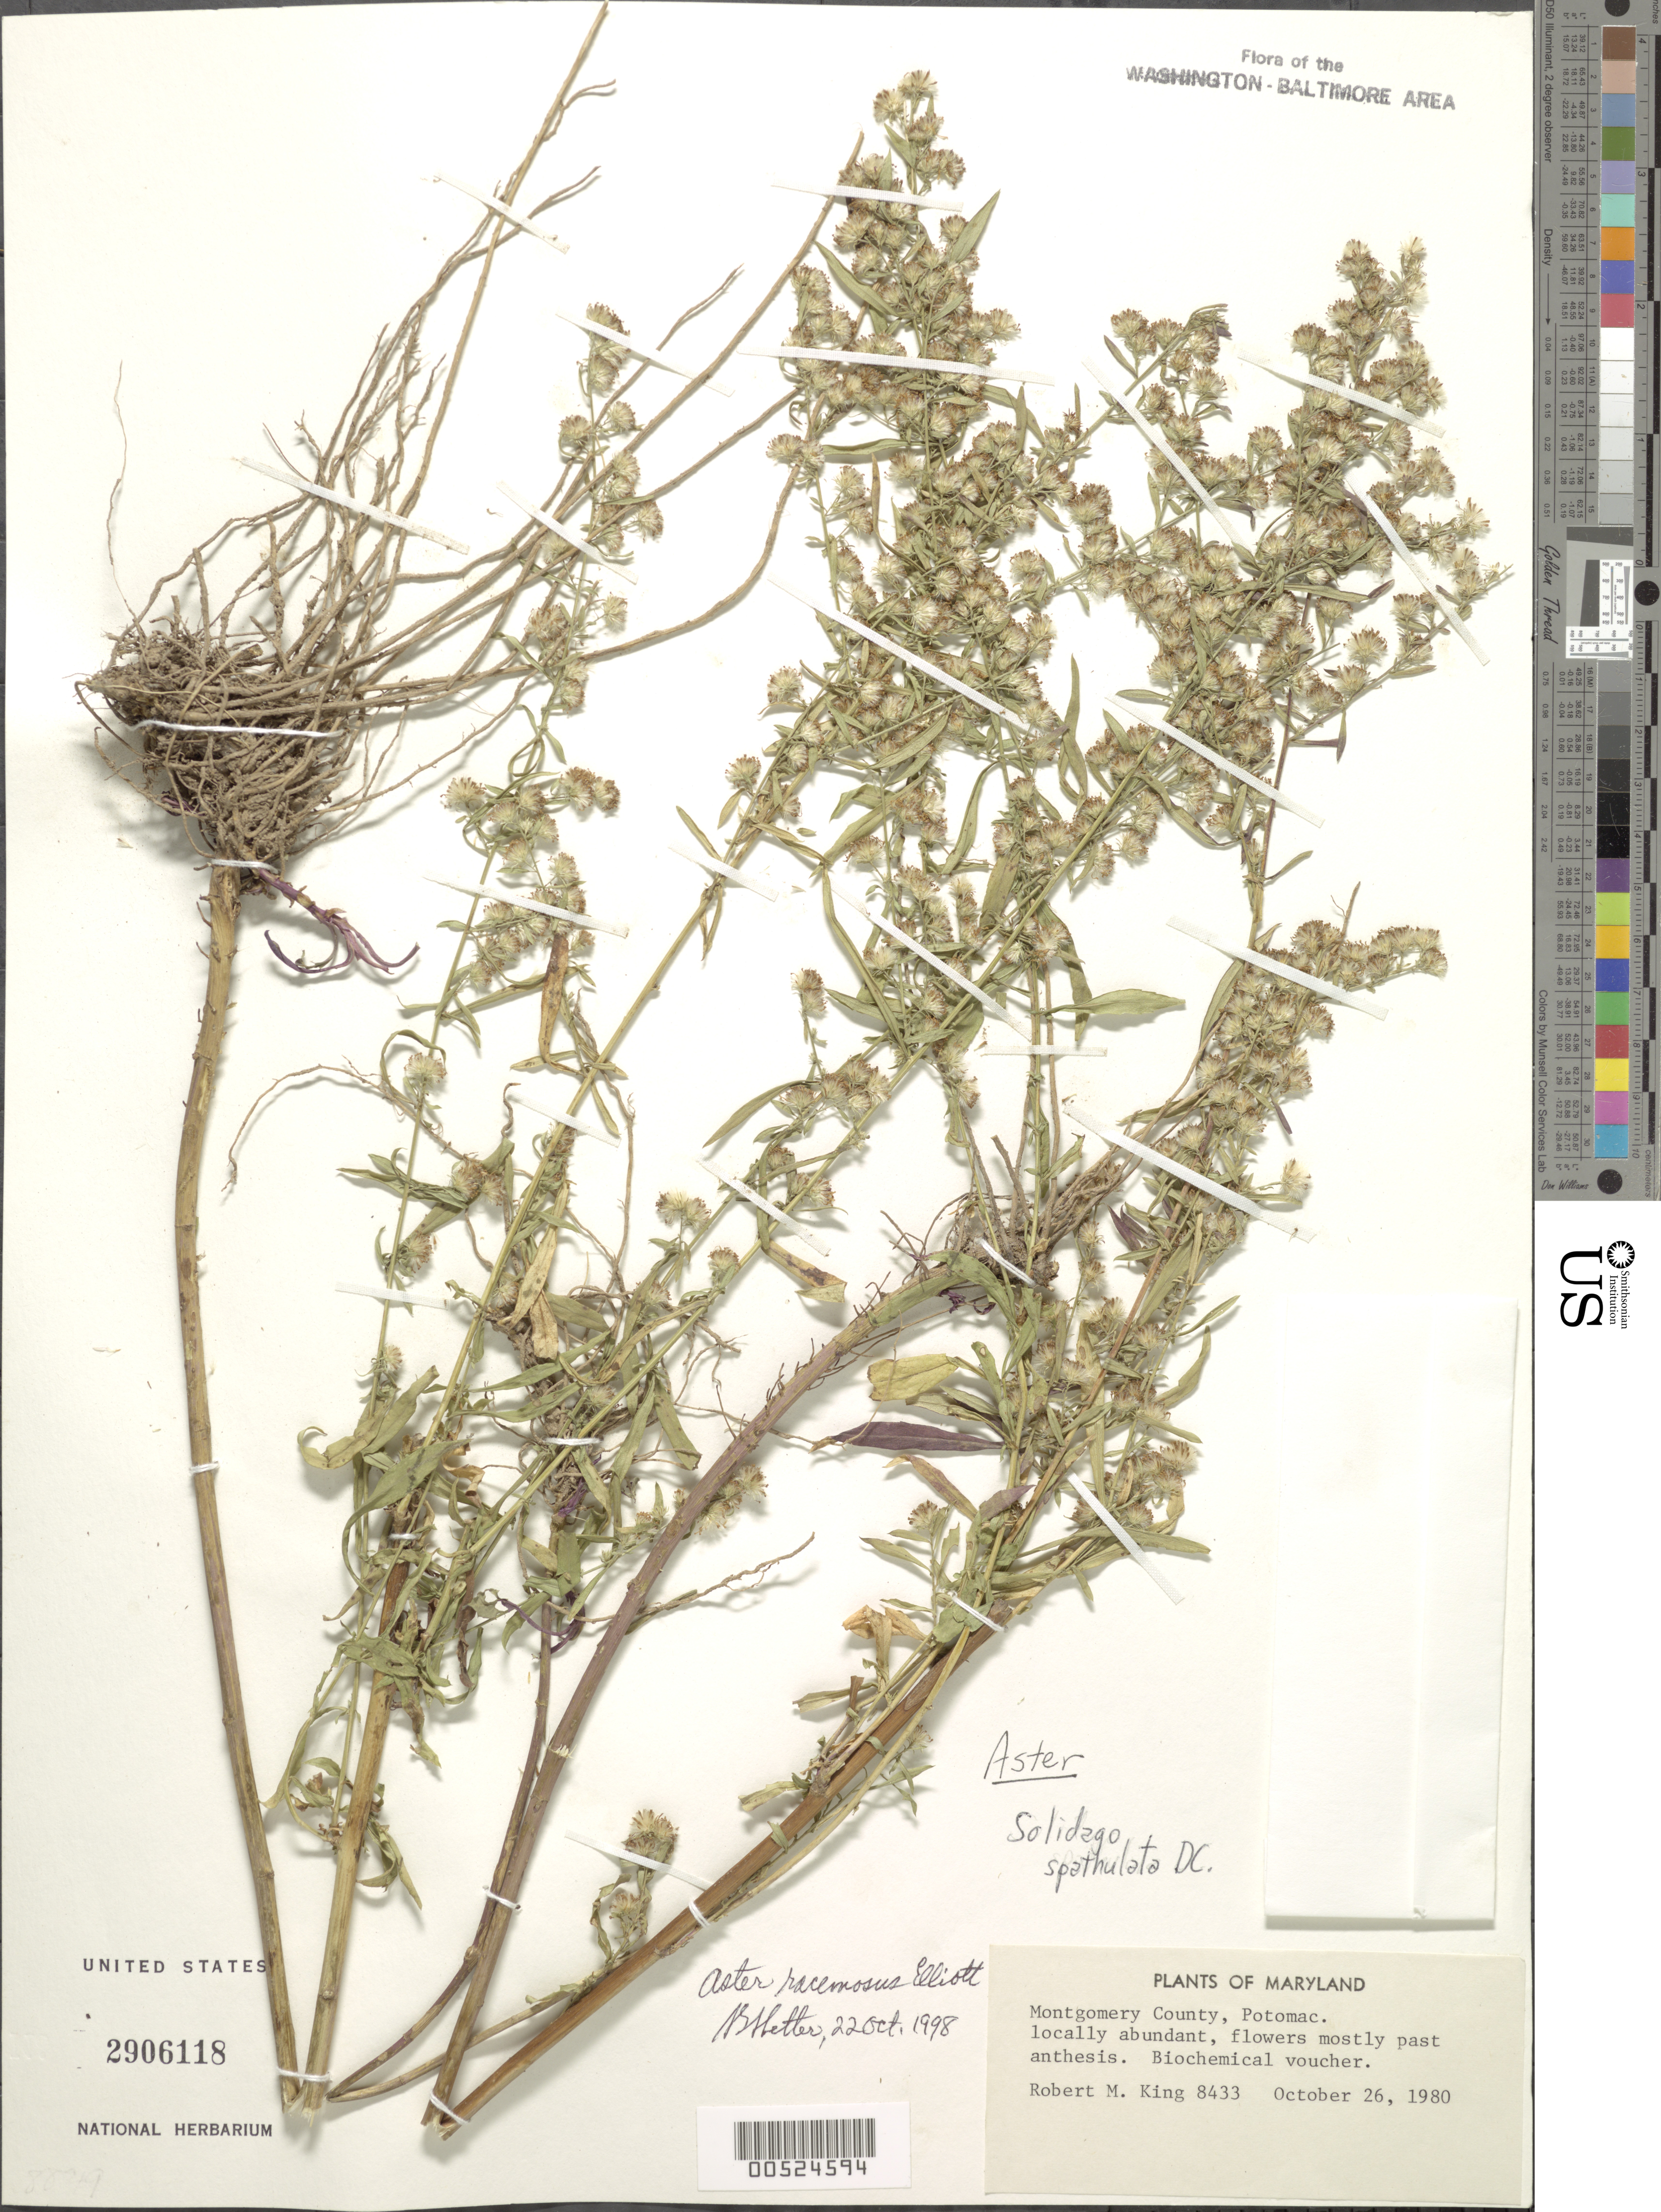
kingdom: Plantae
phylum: Tracheophyta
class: Magnoliopsida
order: Asterales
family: Asteraceae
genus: Symphyotrichum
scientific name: Symphyotrichum racemosum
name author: (Elliott) G.L. Nesom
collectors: R. M. King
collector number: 8433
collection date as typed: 26 Oct 1980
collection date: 1980-10-26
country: United States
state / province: Maryland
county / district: Montgomery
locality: Potomac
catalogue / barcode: US 2906118